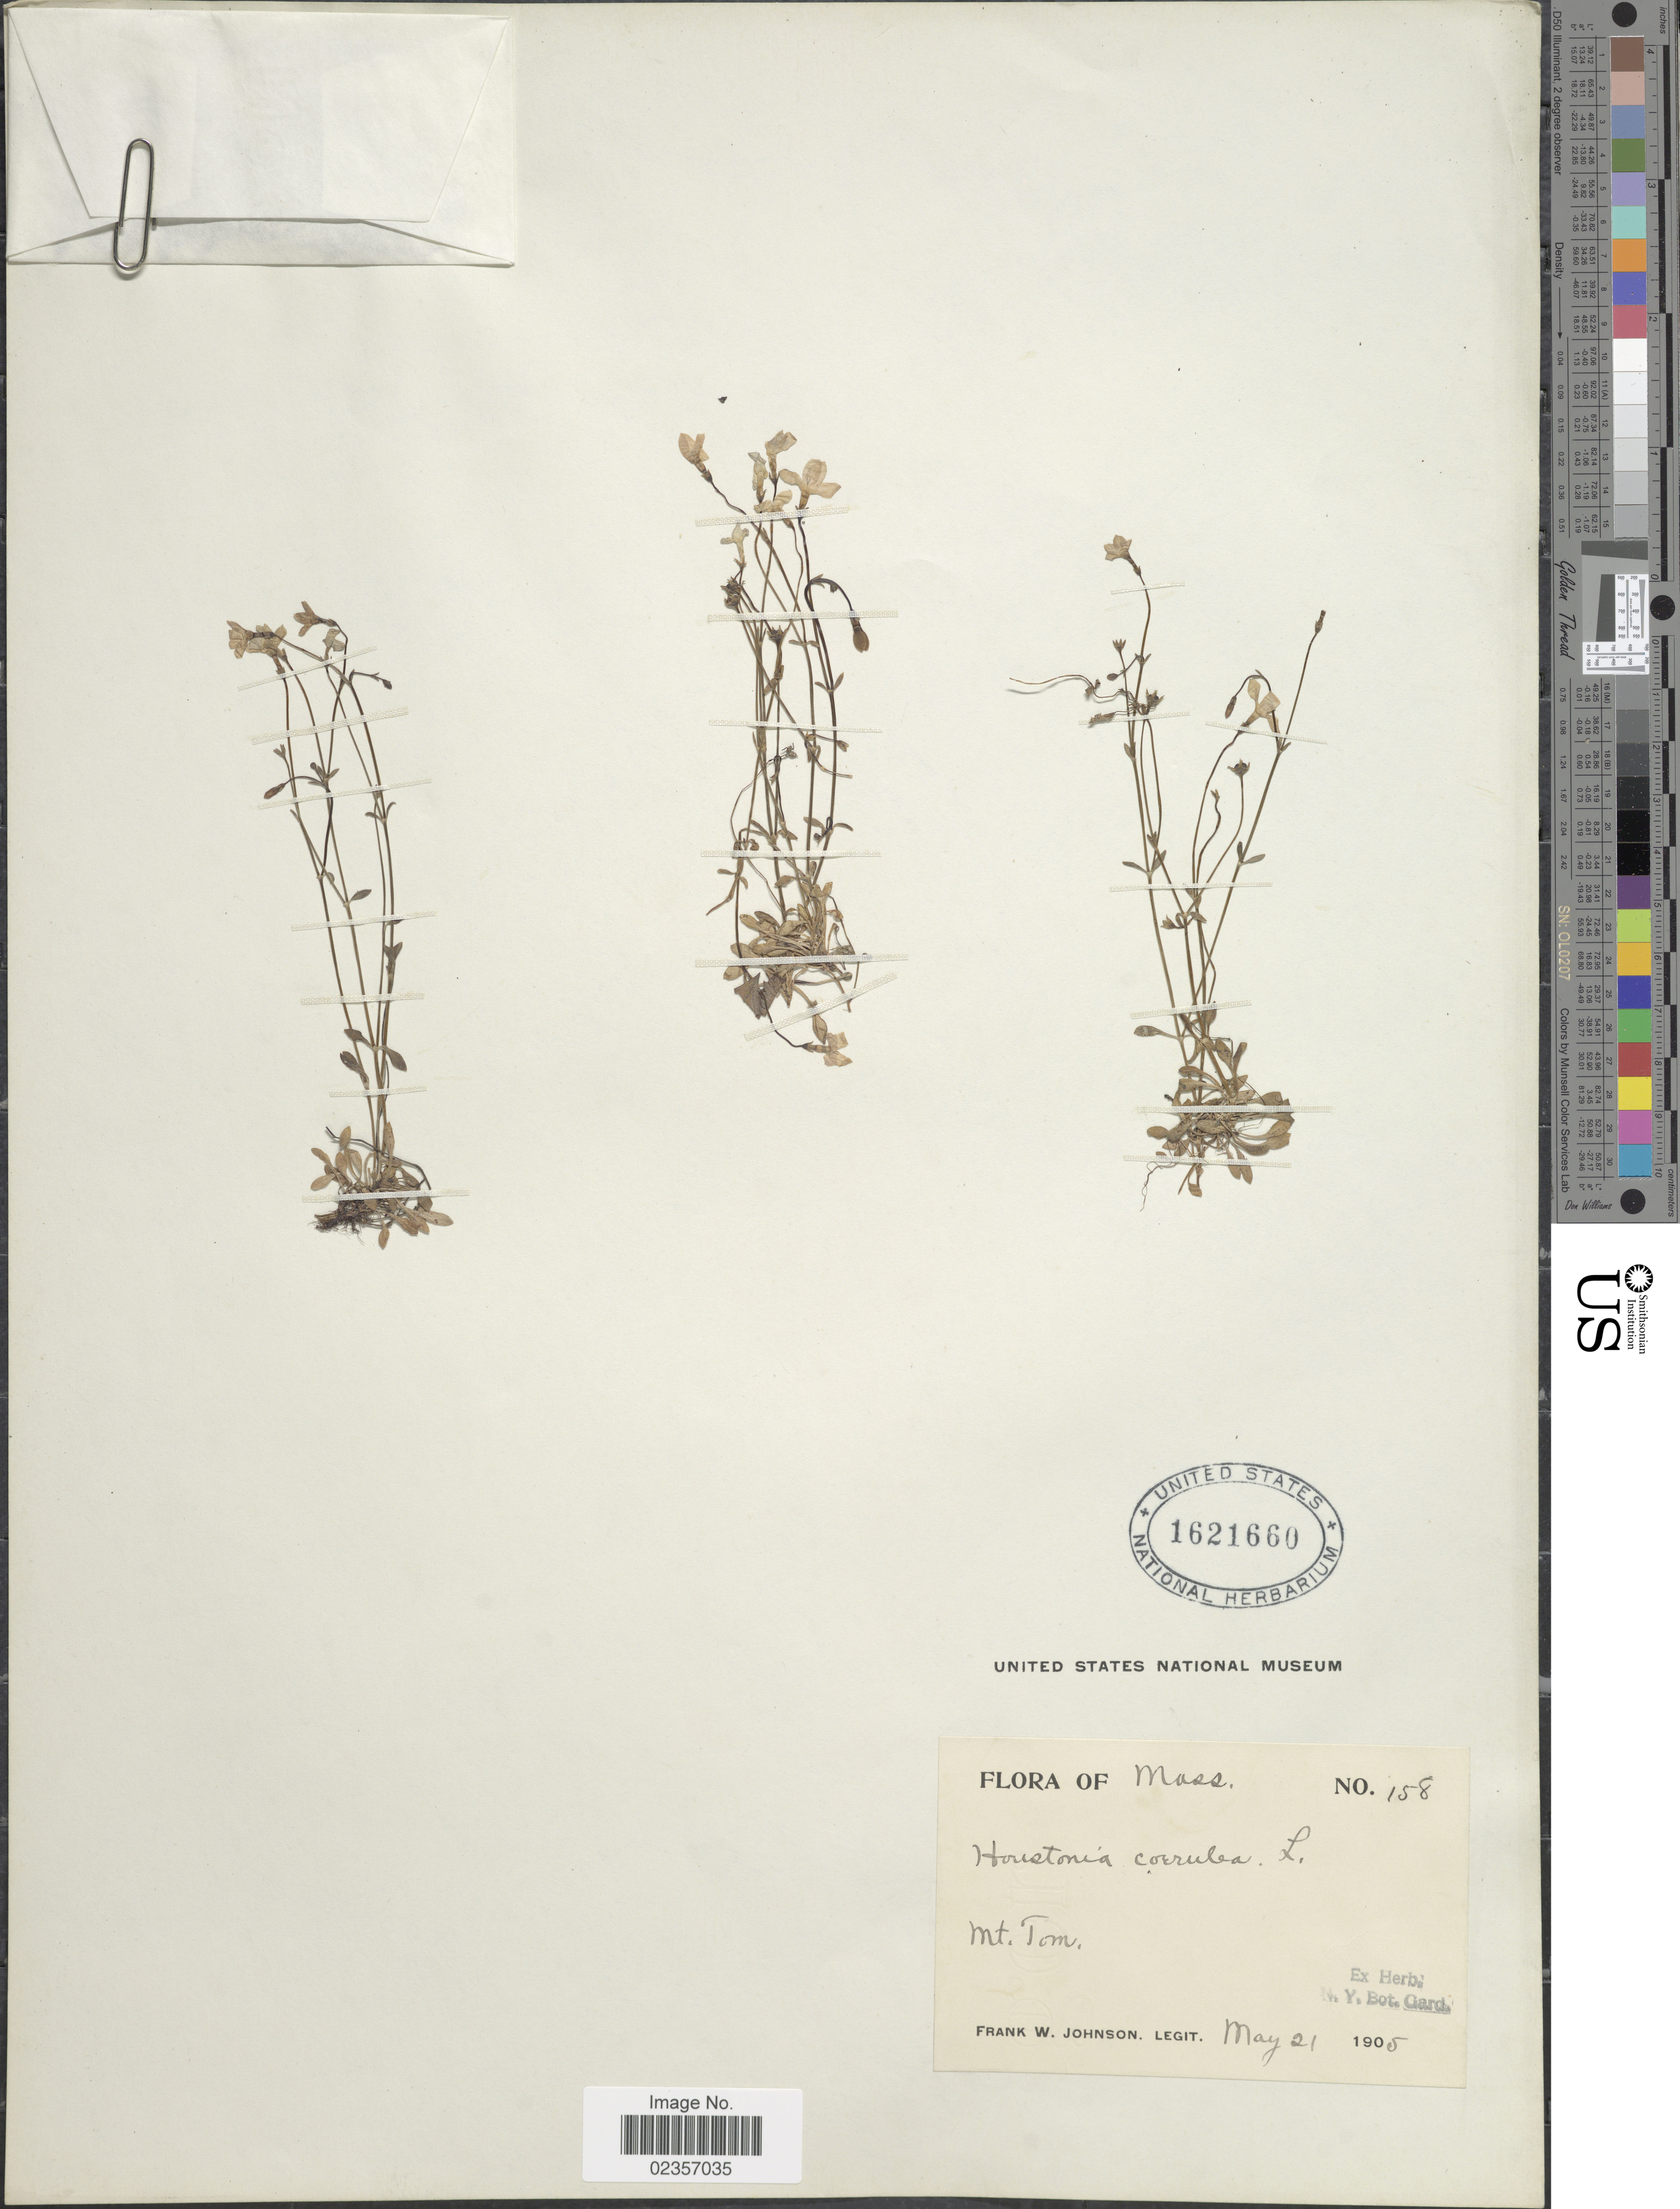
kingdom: Plantae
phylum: Tracheophyta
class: Magnoliopsida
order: Gentianales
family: Rubiaceae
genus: Houstonia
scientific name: Houstonia caerulea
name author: L.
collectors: F. W. Johnson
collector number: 158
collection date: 1905-05-21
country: United States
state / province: Massachusetts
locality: Mt. Tom.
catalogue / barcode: US 1621660